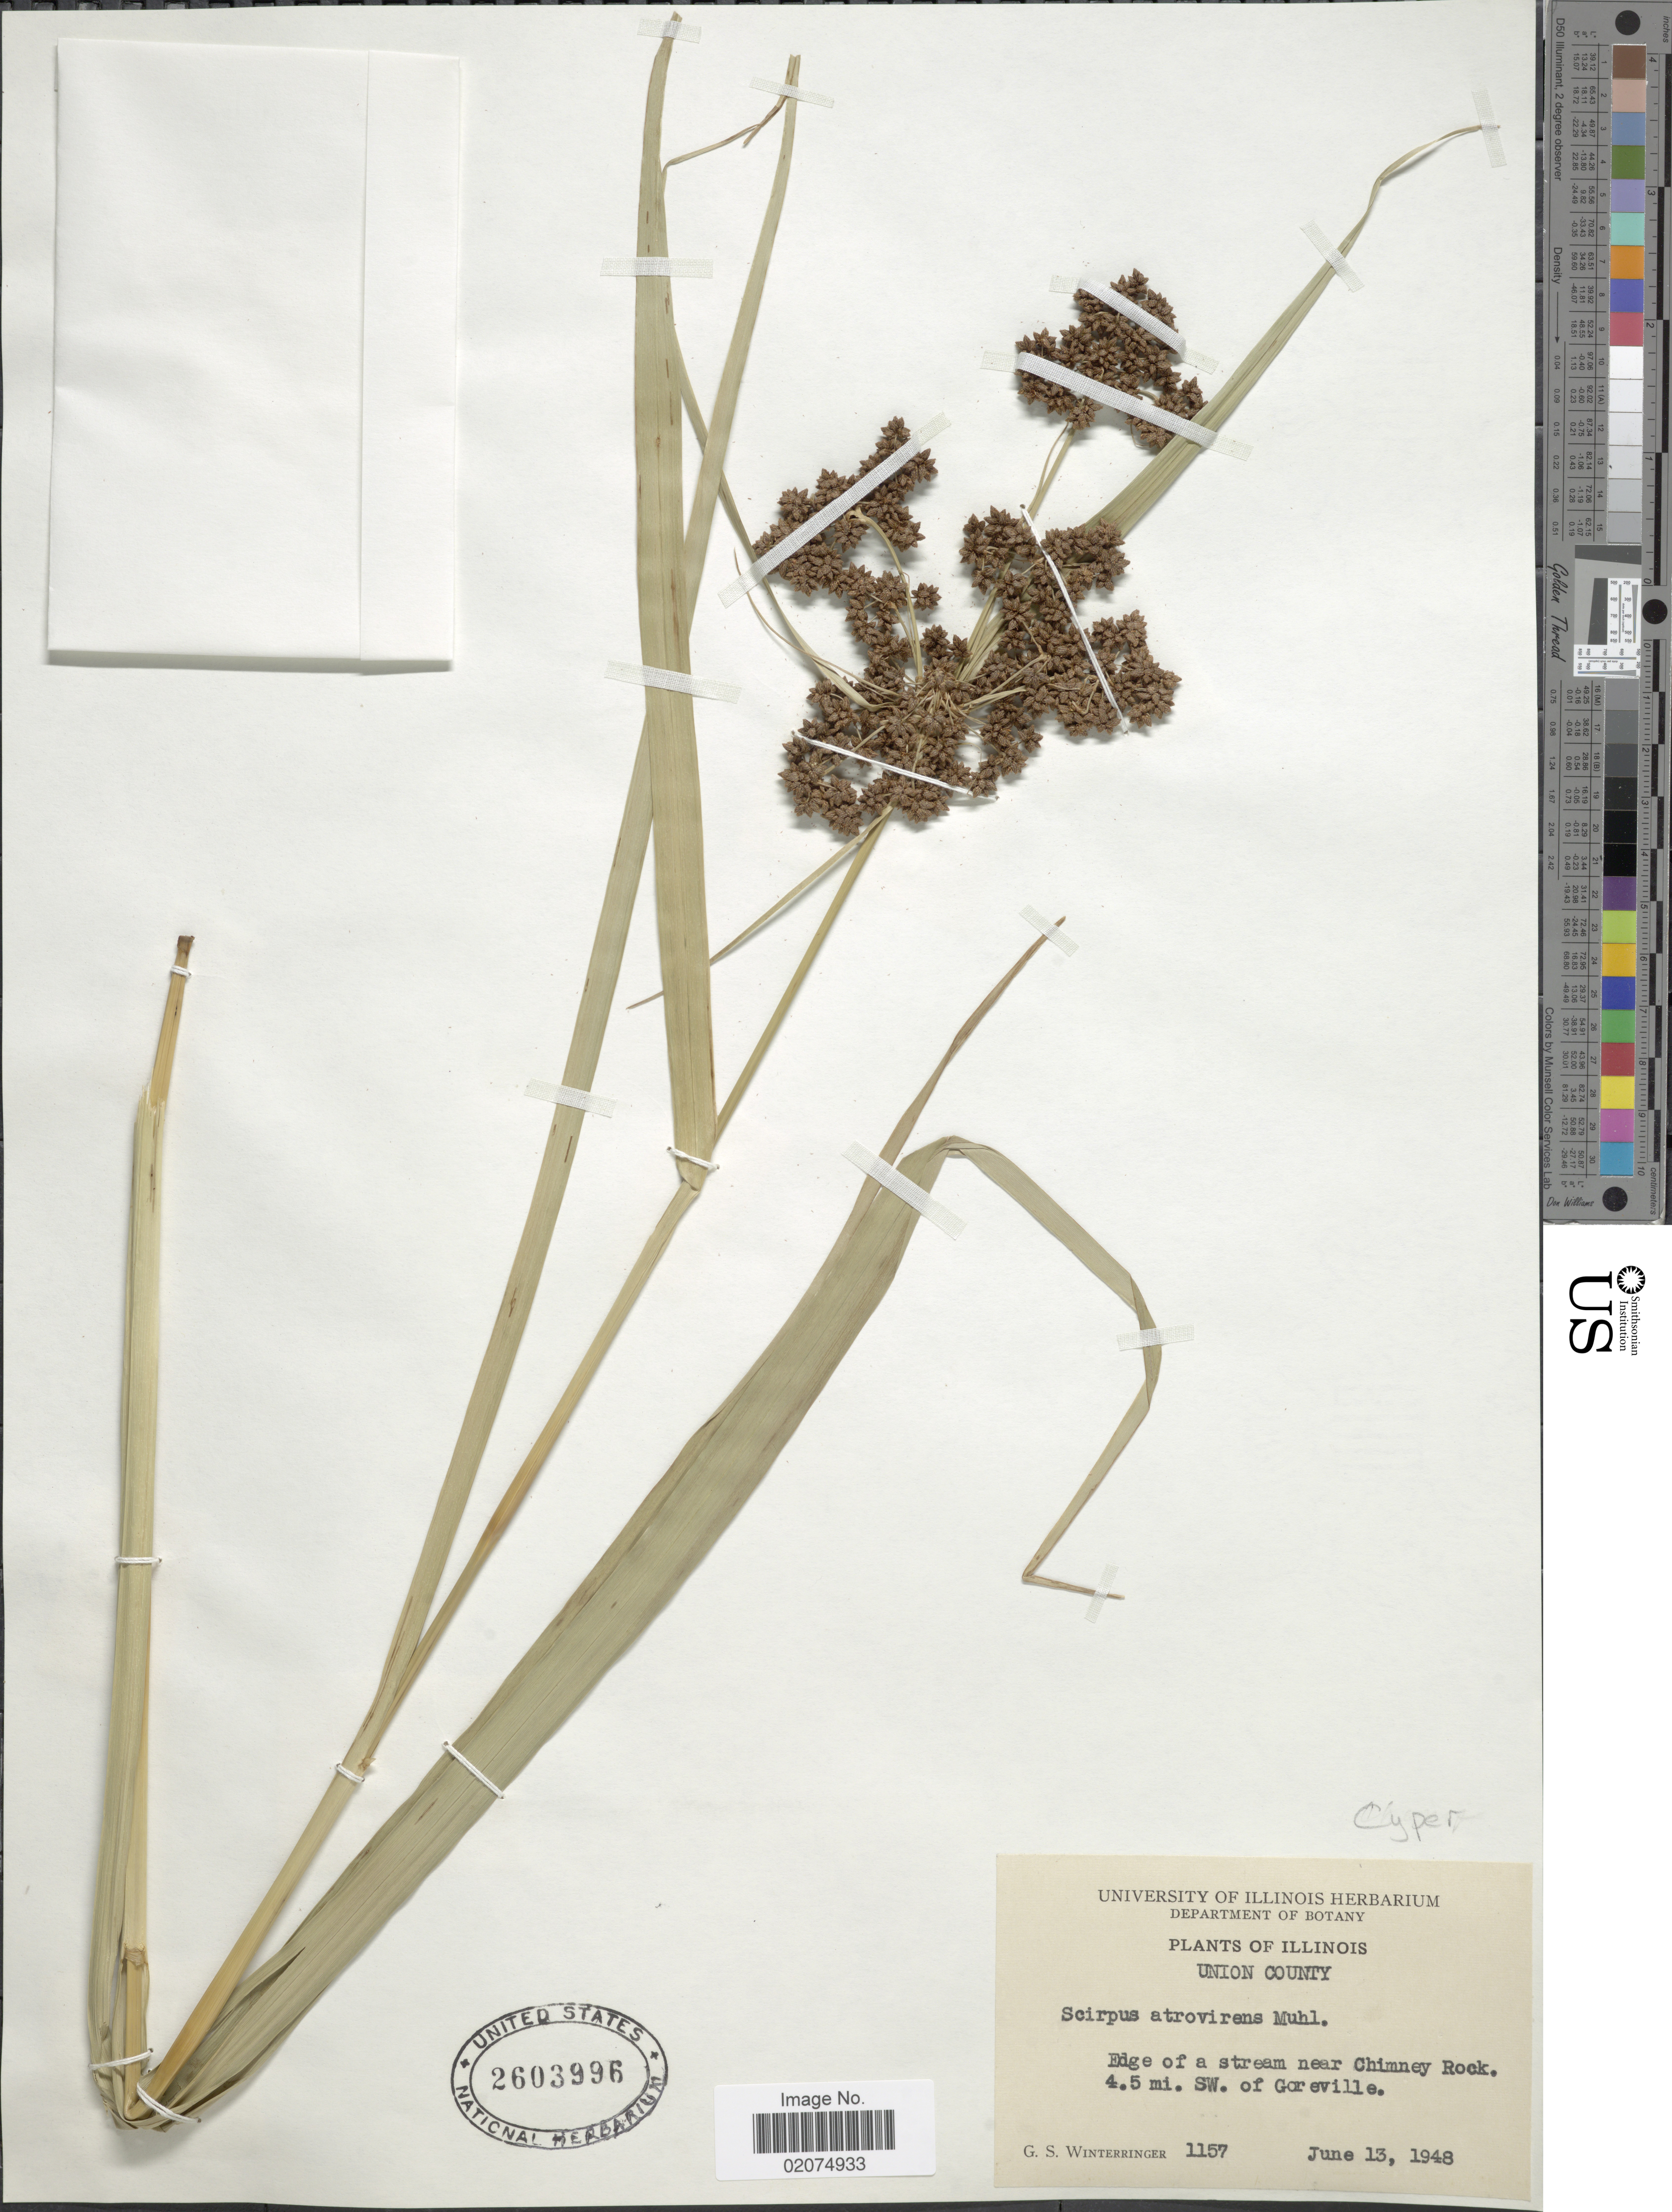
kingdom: Plantae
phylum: Tracheophyta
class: Liliopsida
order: Poales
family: Cyperaceae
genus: Scirpus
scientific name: Scirpus atrovirens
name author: Willd.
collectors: G. Winterringer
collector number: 1157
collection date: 1948-06-13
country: United States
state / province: Illinois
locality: Union County, near Chimney Rock, 4.5 mi SW of Goreville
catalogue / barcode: US 2603996